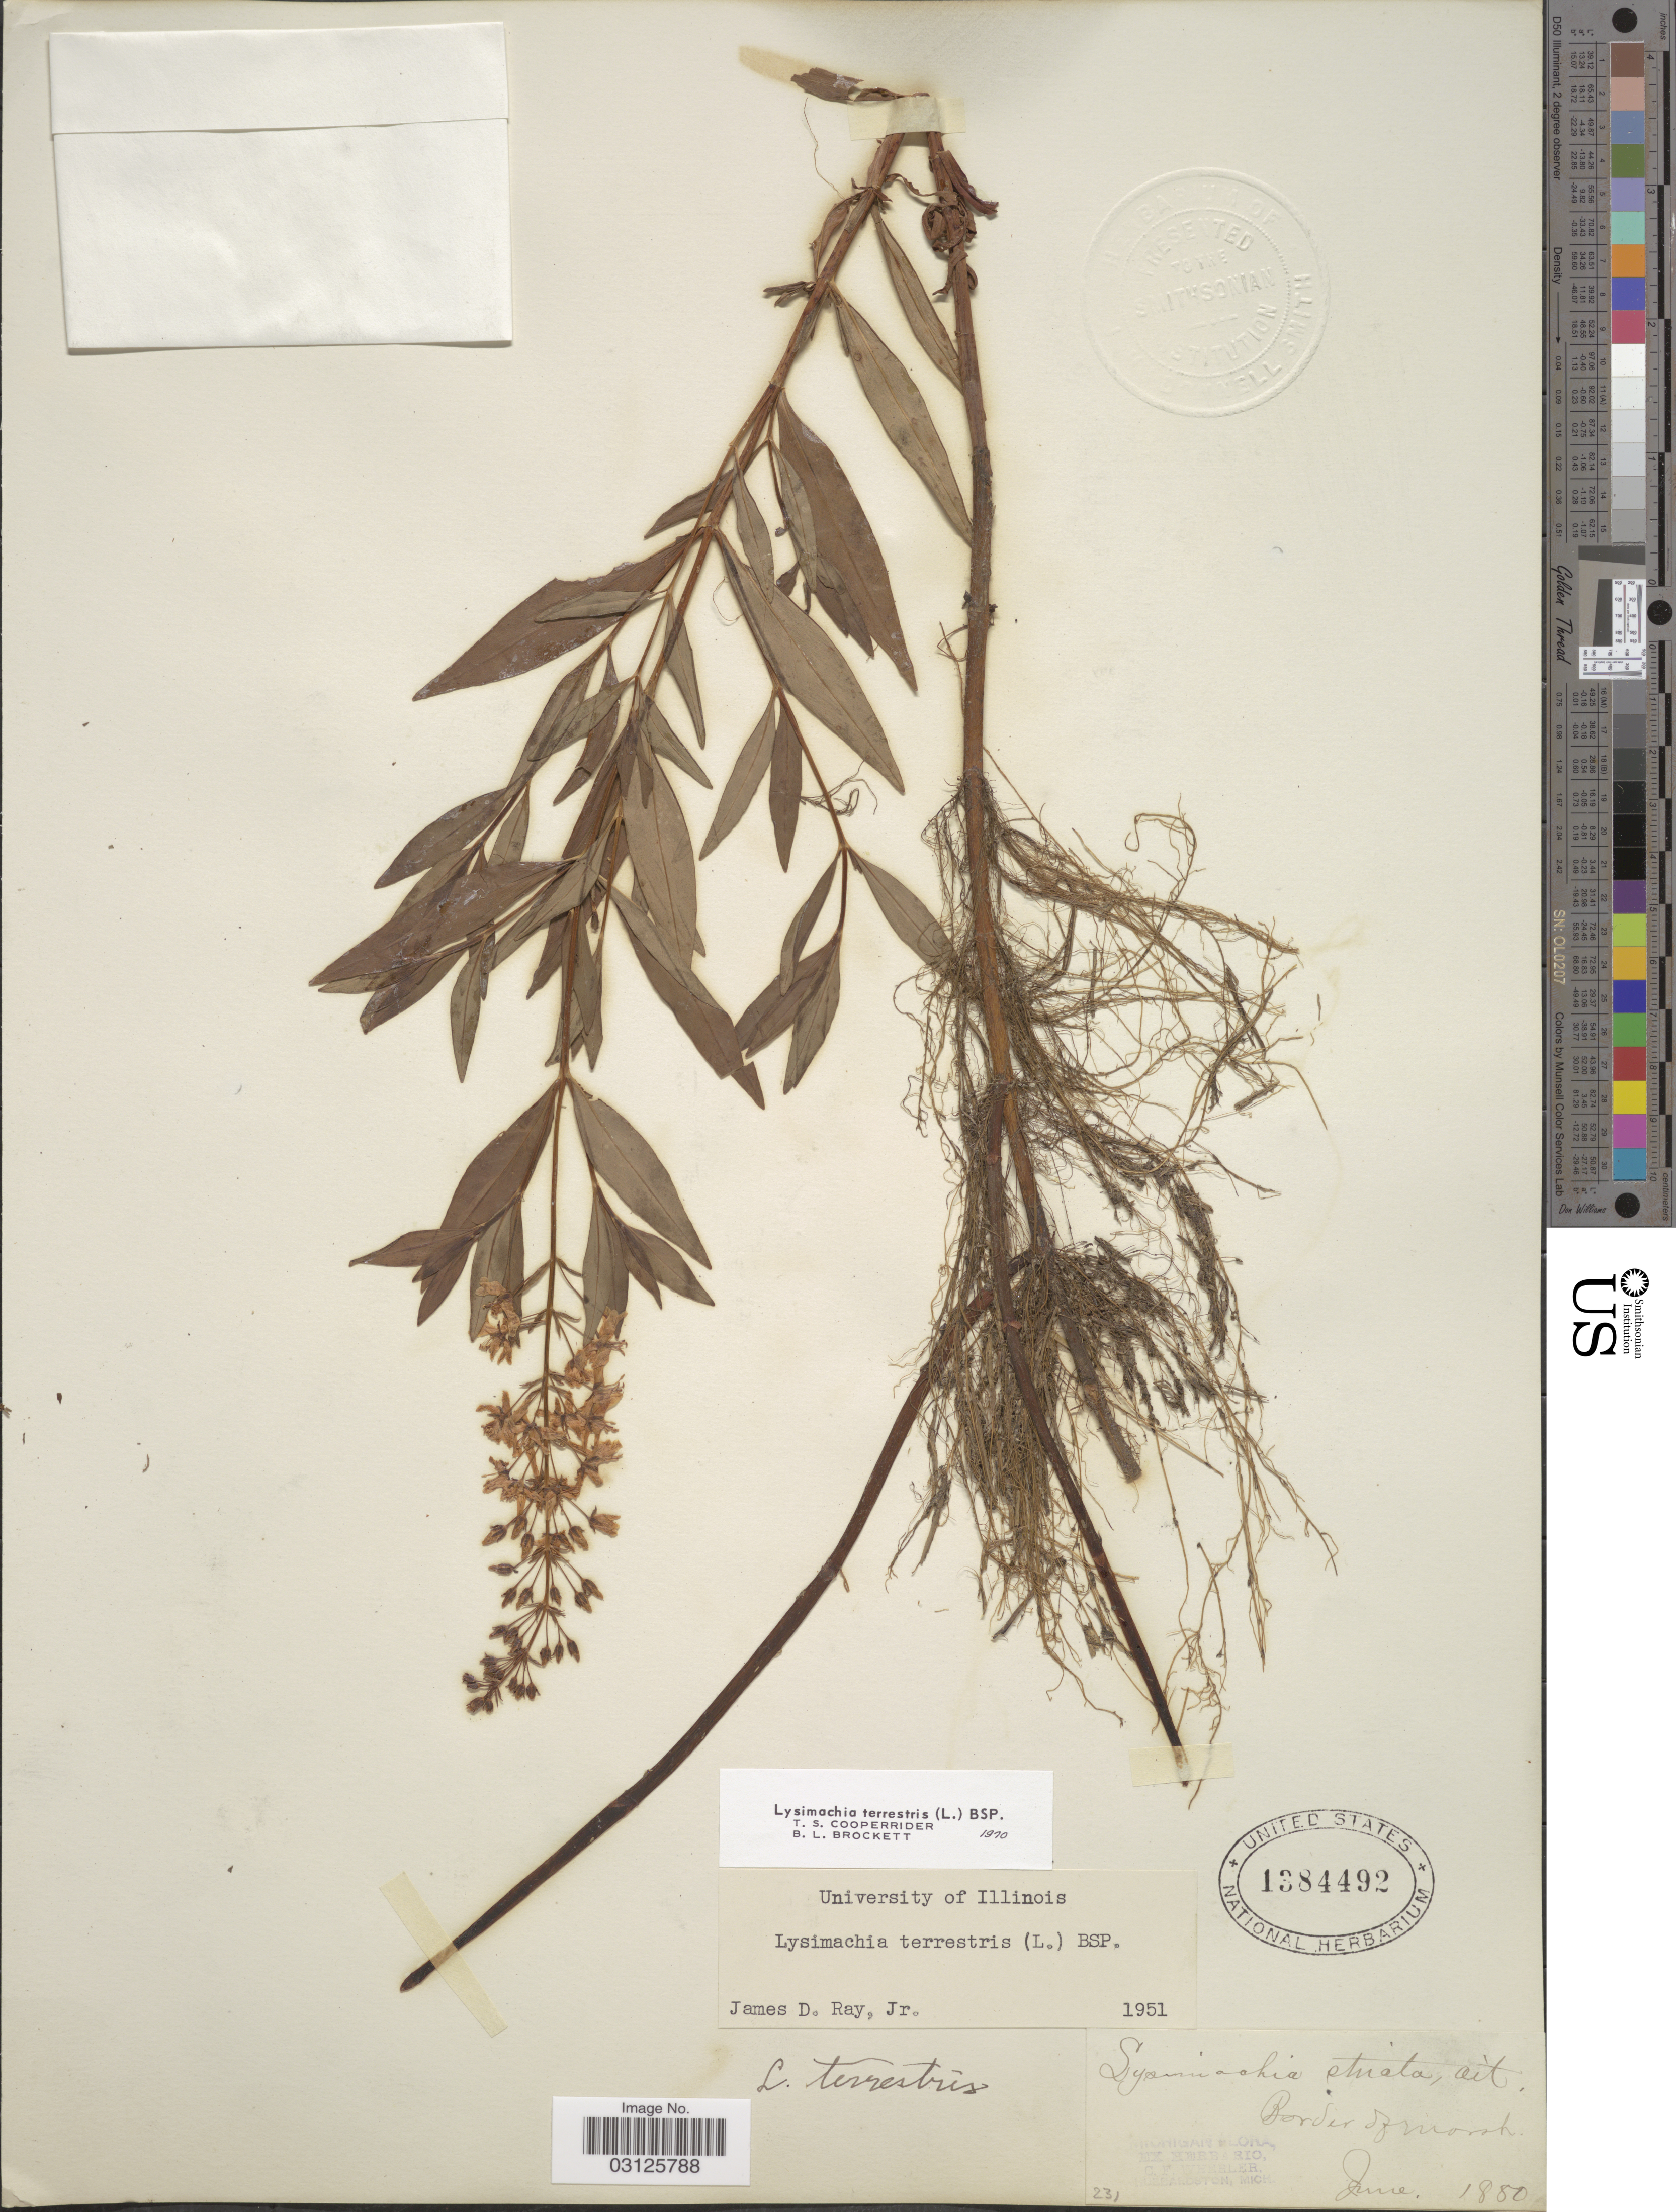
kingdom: Plantae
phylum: Tracheophyta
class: Magnoliopsida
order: Ericales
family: Primulaceae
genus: Lysimachia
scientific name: Lysimachia terrestris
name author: (L.) Britton, Stearns & Poggenb.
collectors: Ex Herb. C. F. Wheeler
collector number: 231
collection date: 1880-06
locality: Border of [illegible text].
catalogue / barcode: US 1384492